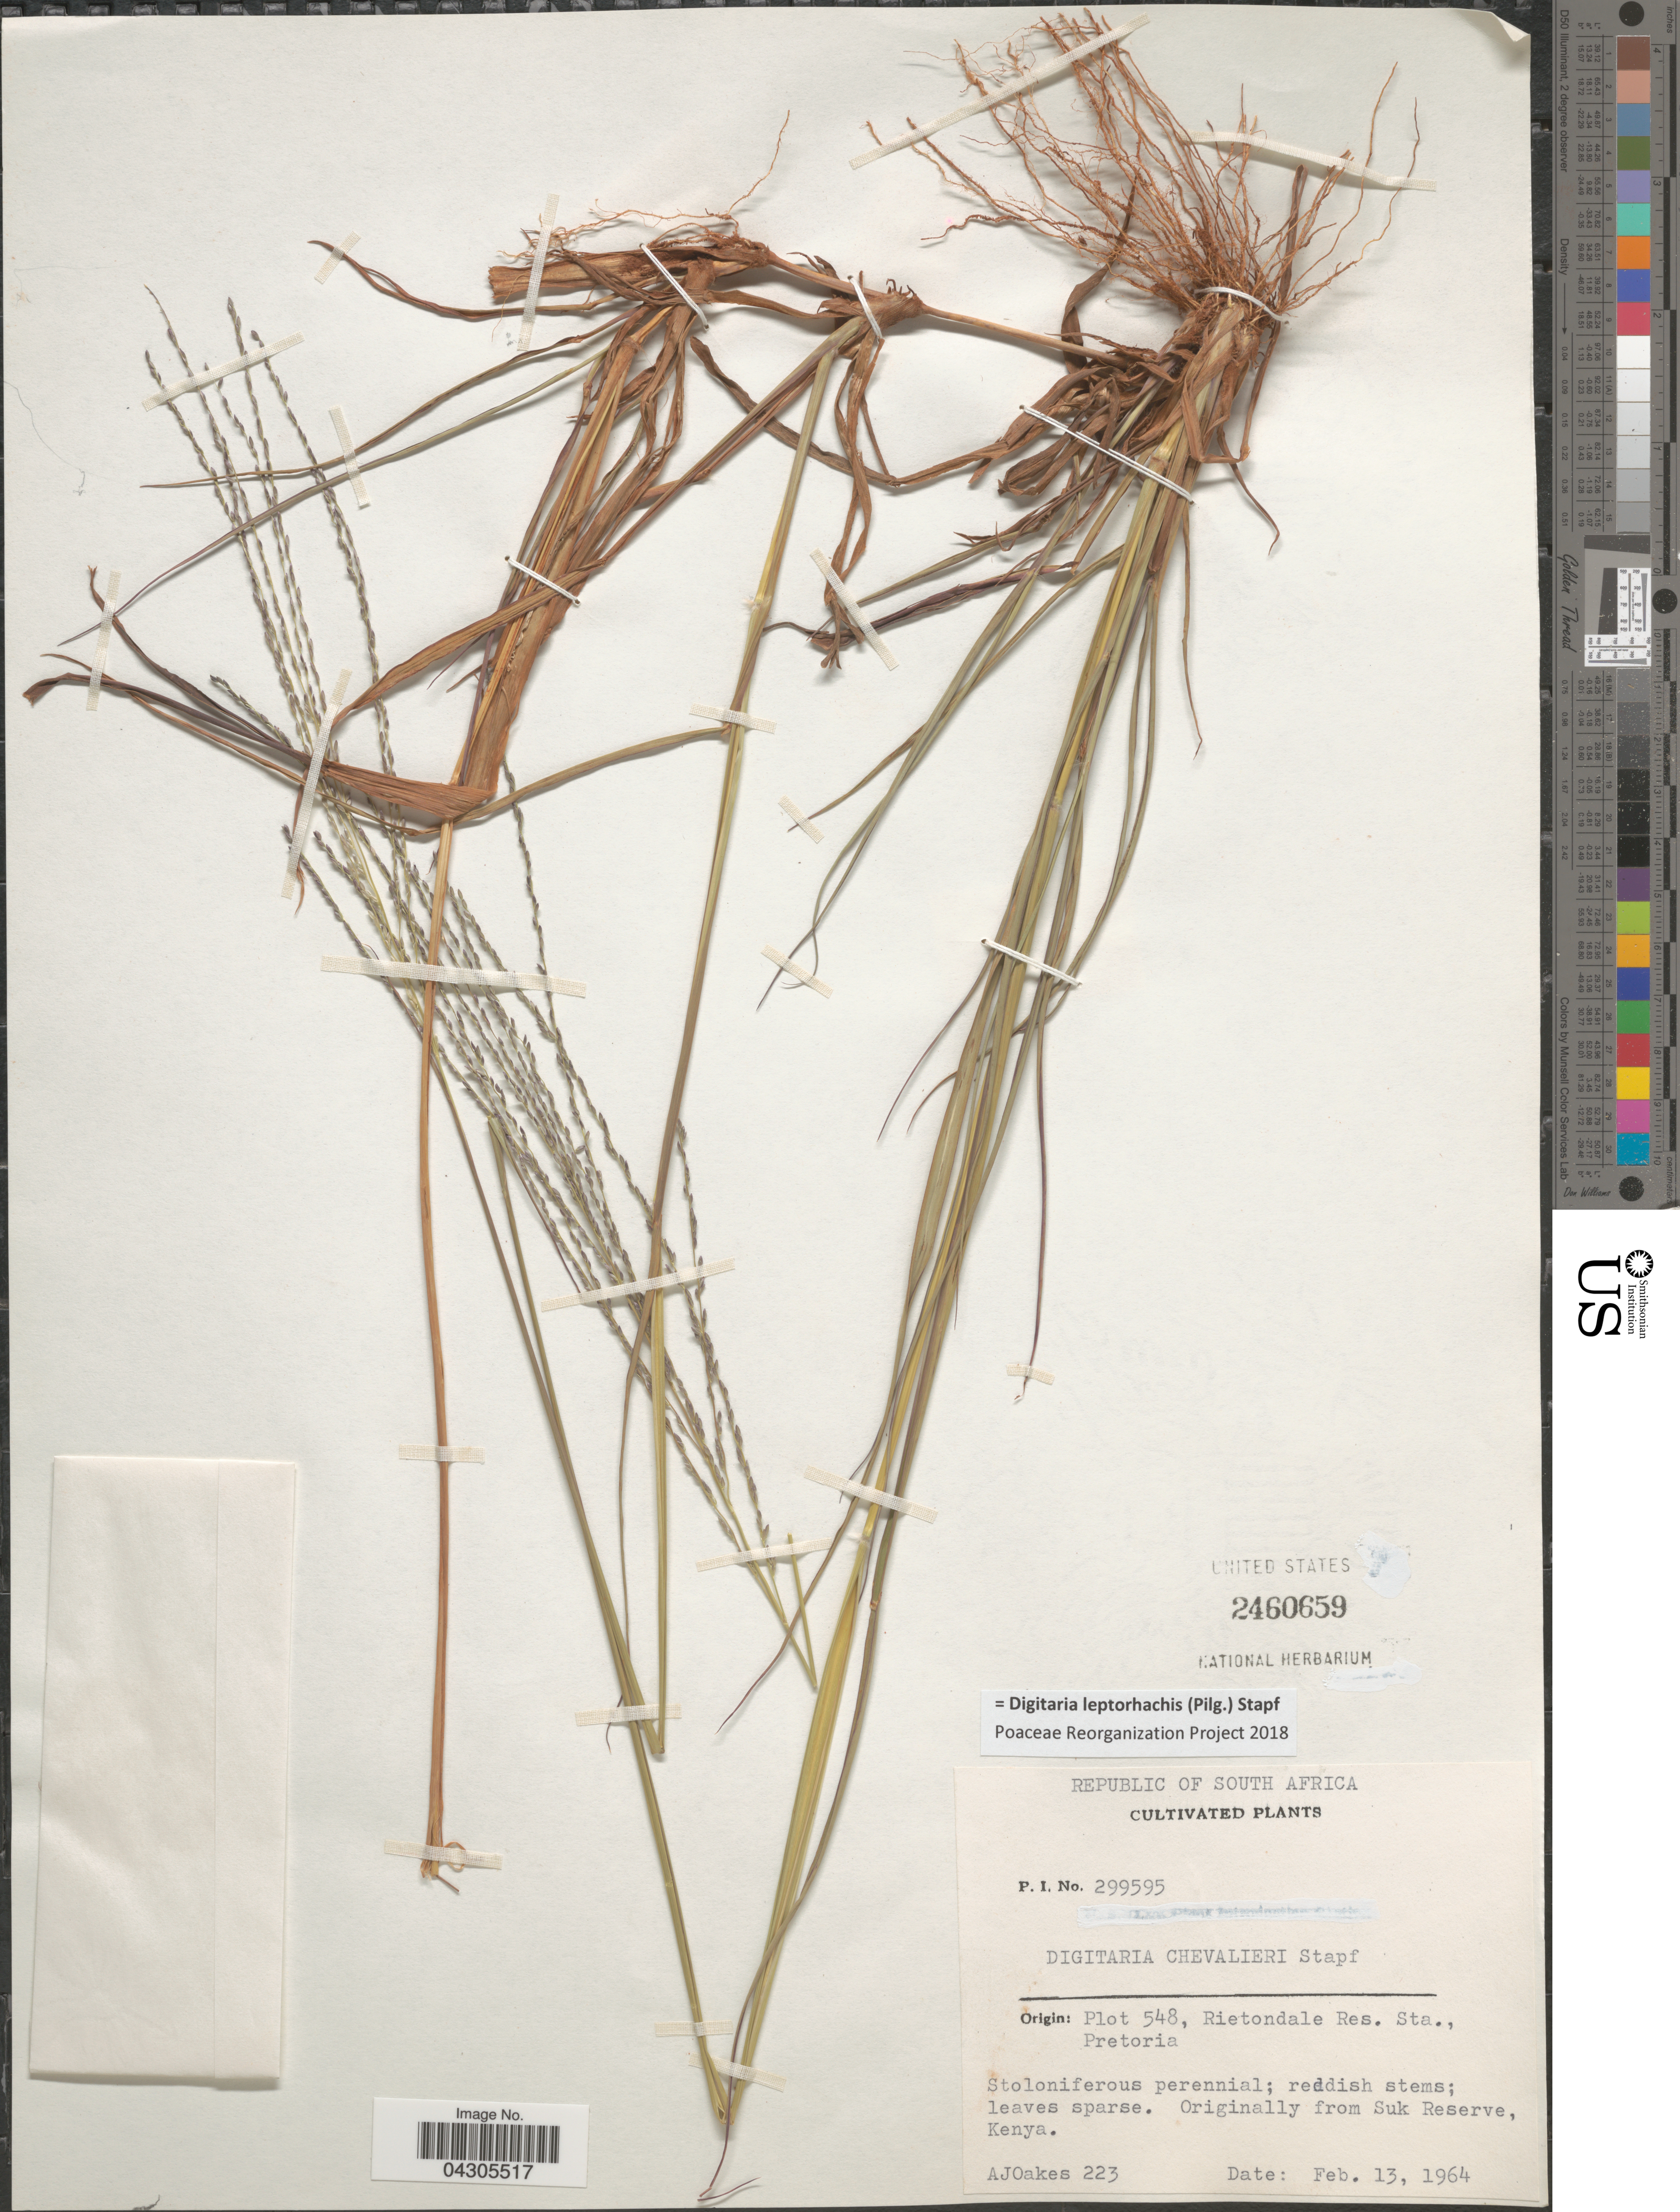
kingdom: Plantae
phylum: Tracheophyta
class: Liliopsida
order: Poales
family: Poaceae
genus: Digitaria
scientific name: Digitaria leptorhachis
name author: (Pilg.) Stapf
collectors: A. Oakes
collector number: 223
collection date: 1964-02-13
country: South Africa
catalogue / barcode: US 2460659